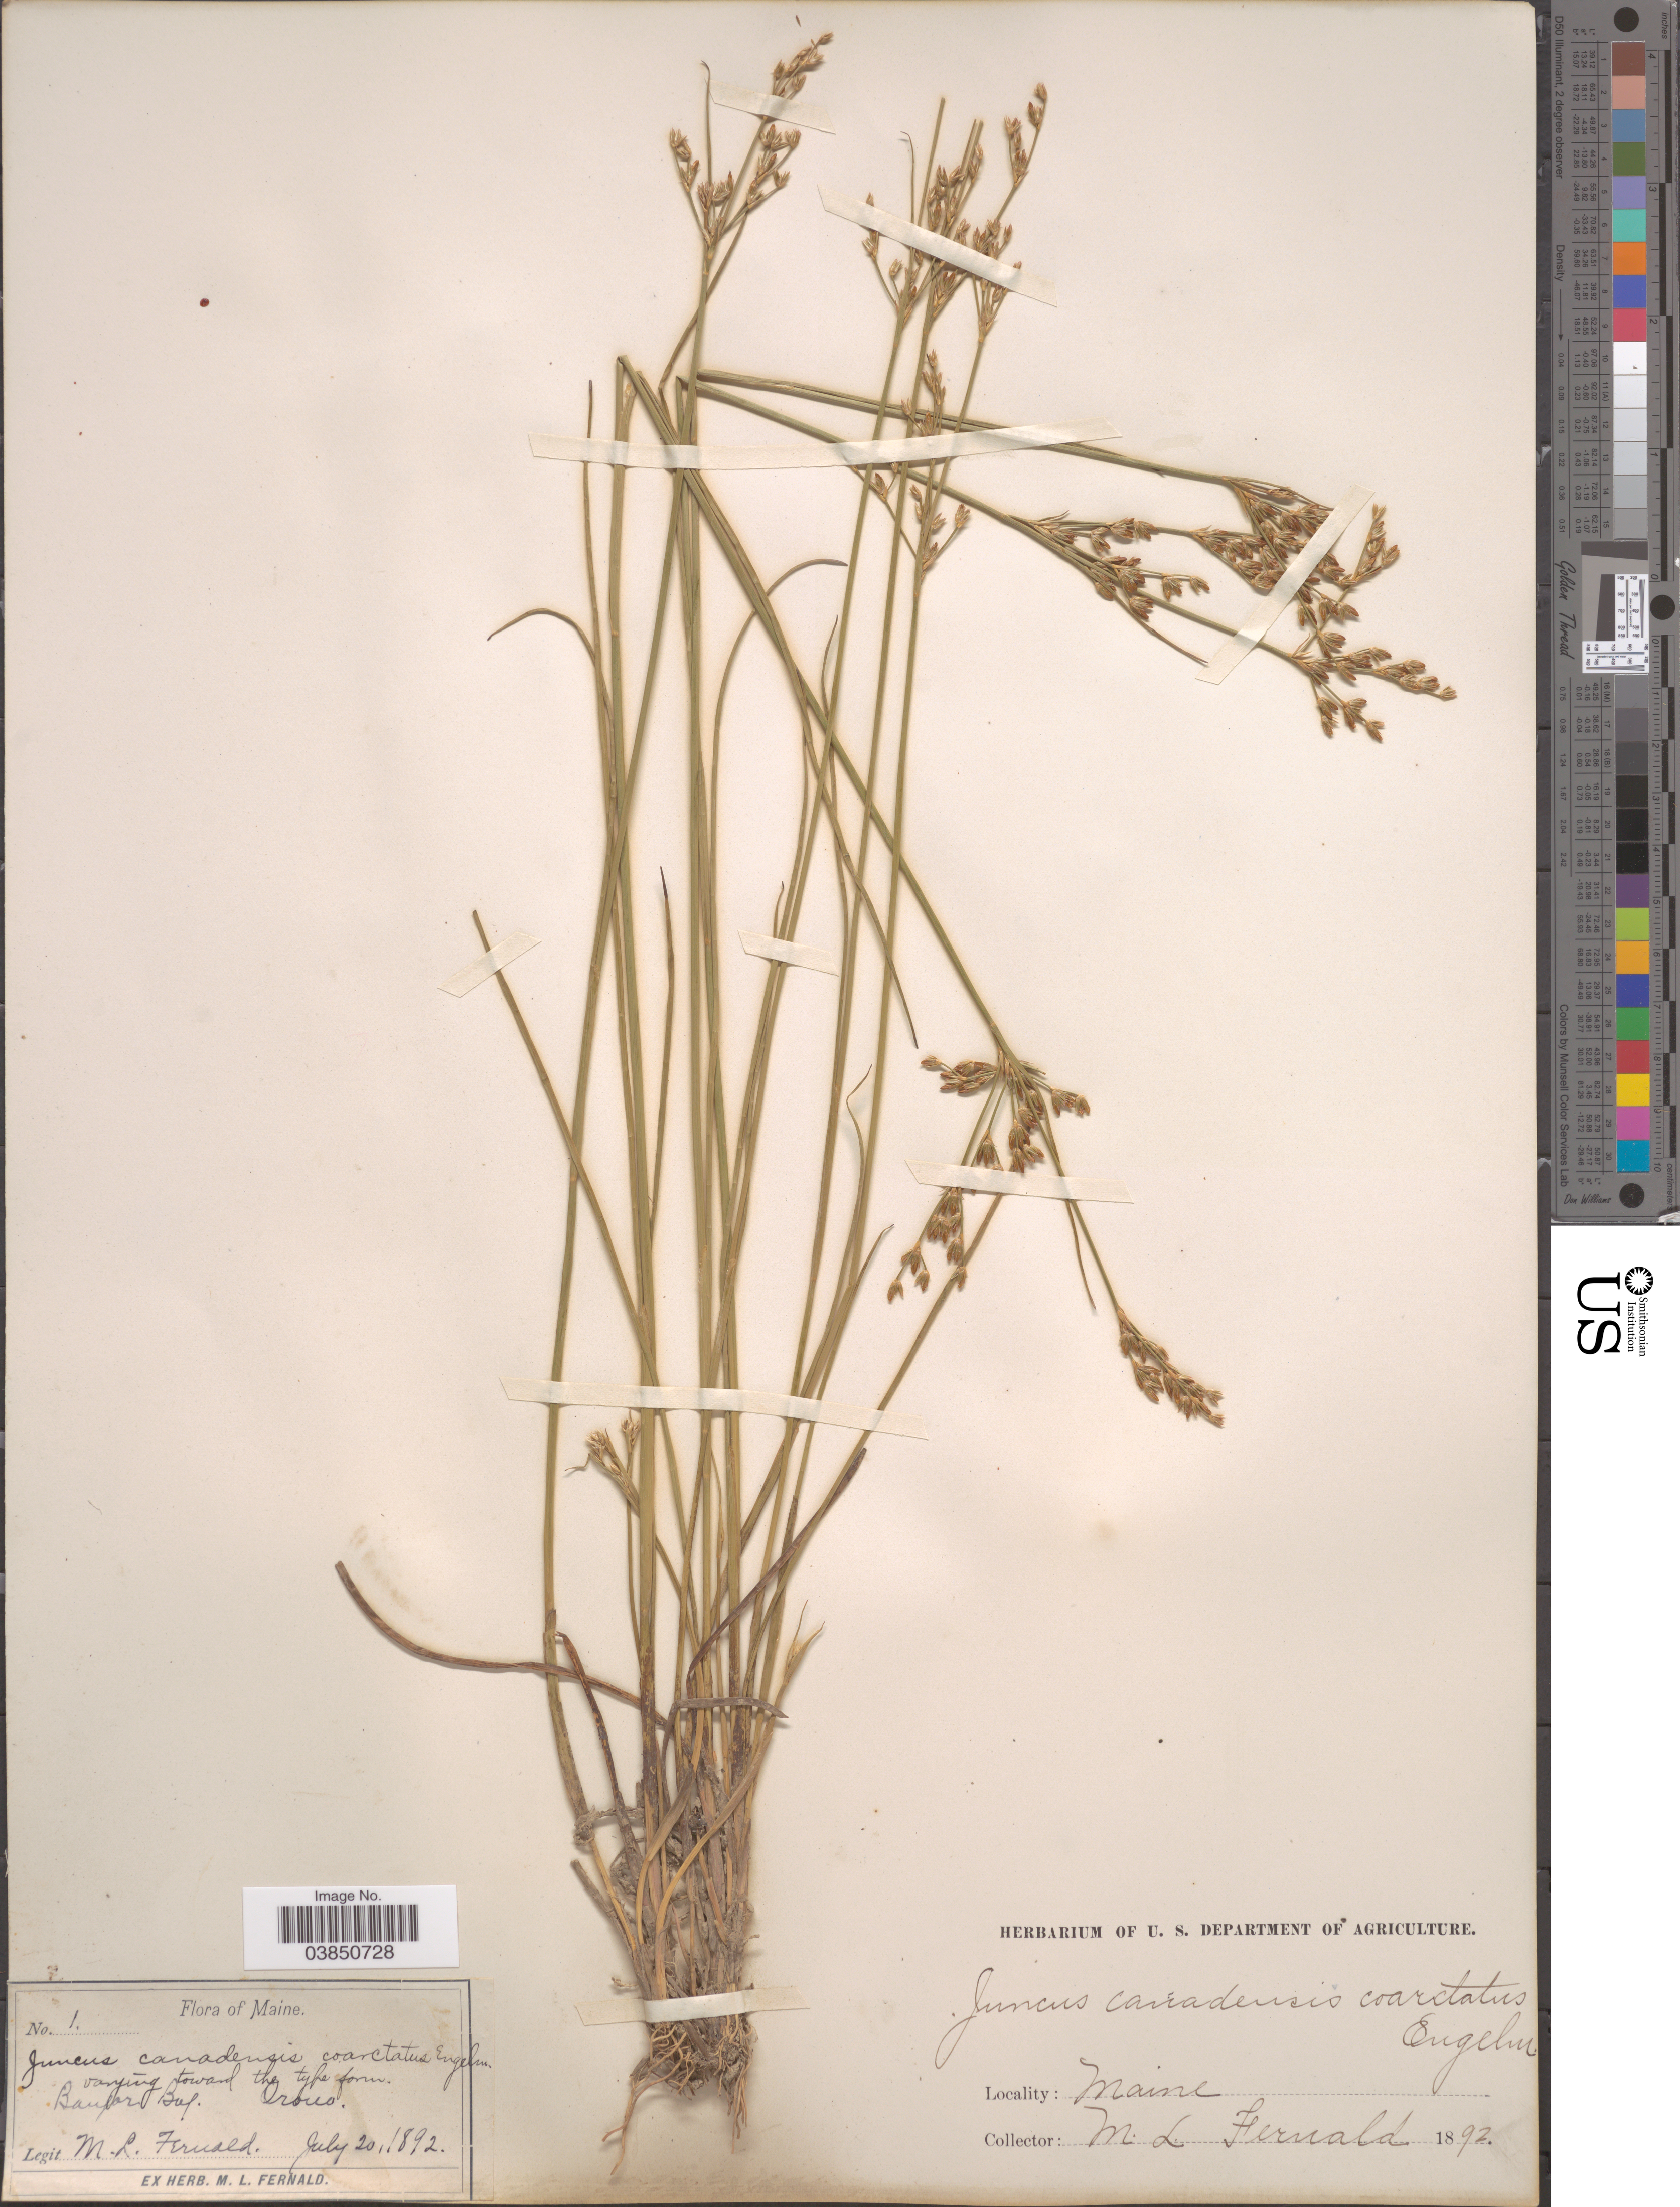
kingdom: Plantae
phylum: Tracheophyta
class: Liliopsida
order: Poales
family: Juncaceae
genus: Juncus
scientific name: Juncus brevicaudatus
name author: (Engelm.) Fernald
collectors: M. L. Fernald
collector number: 1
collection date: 1892-07-20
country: United States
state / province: Maine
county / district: Penobscot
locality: Bangor Bay. Orono.